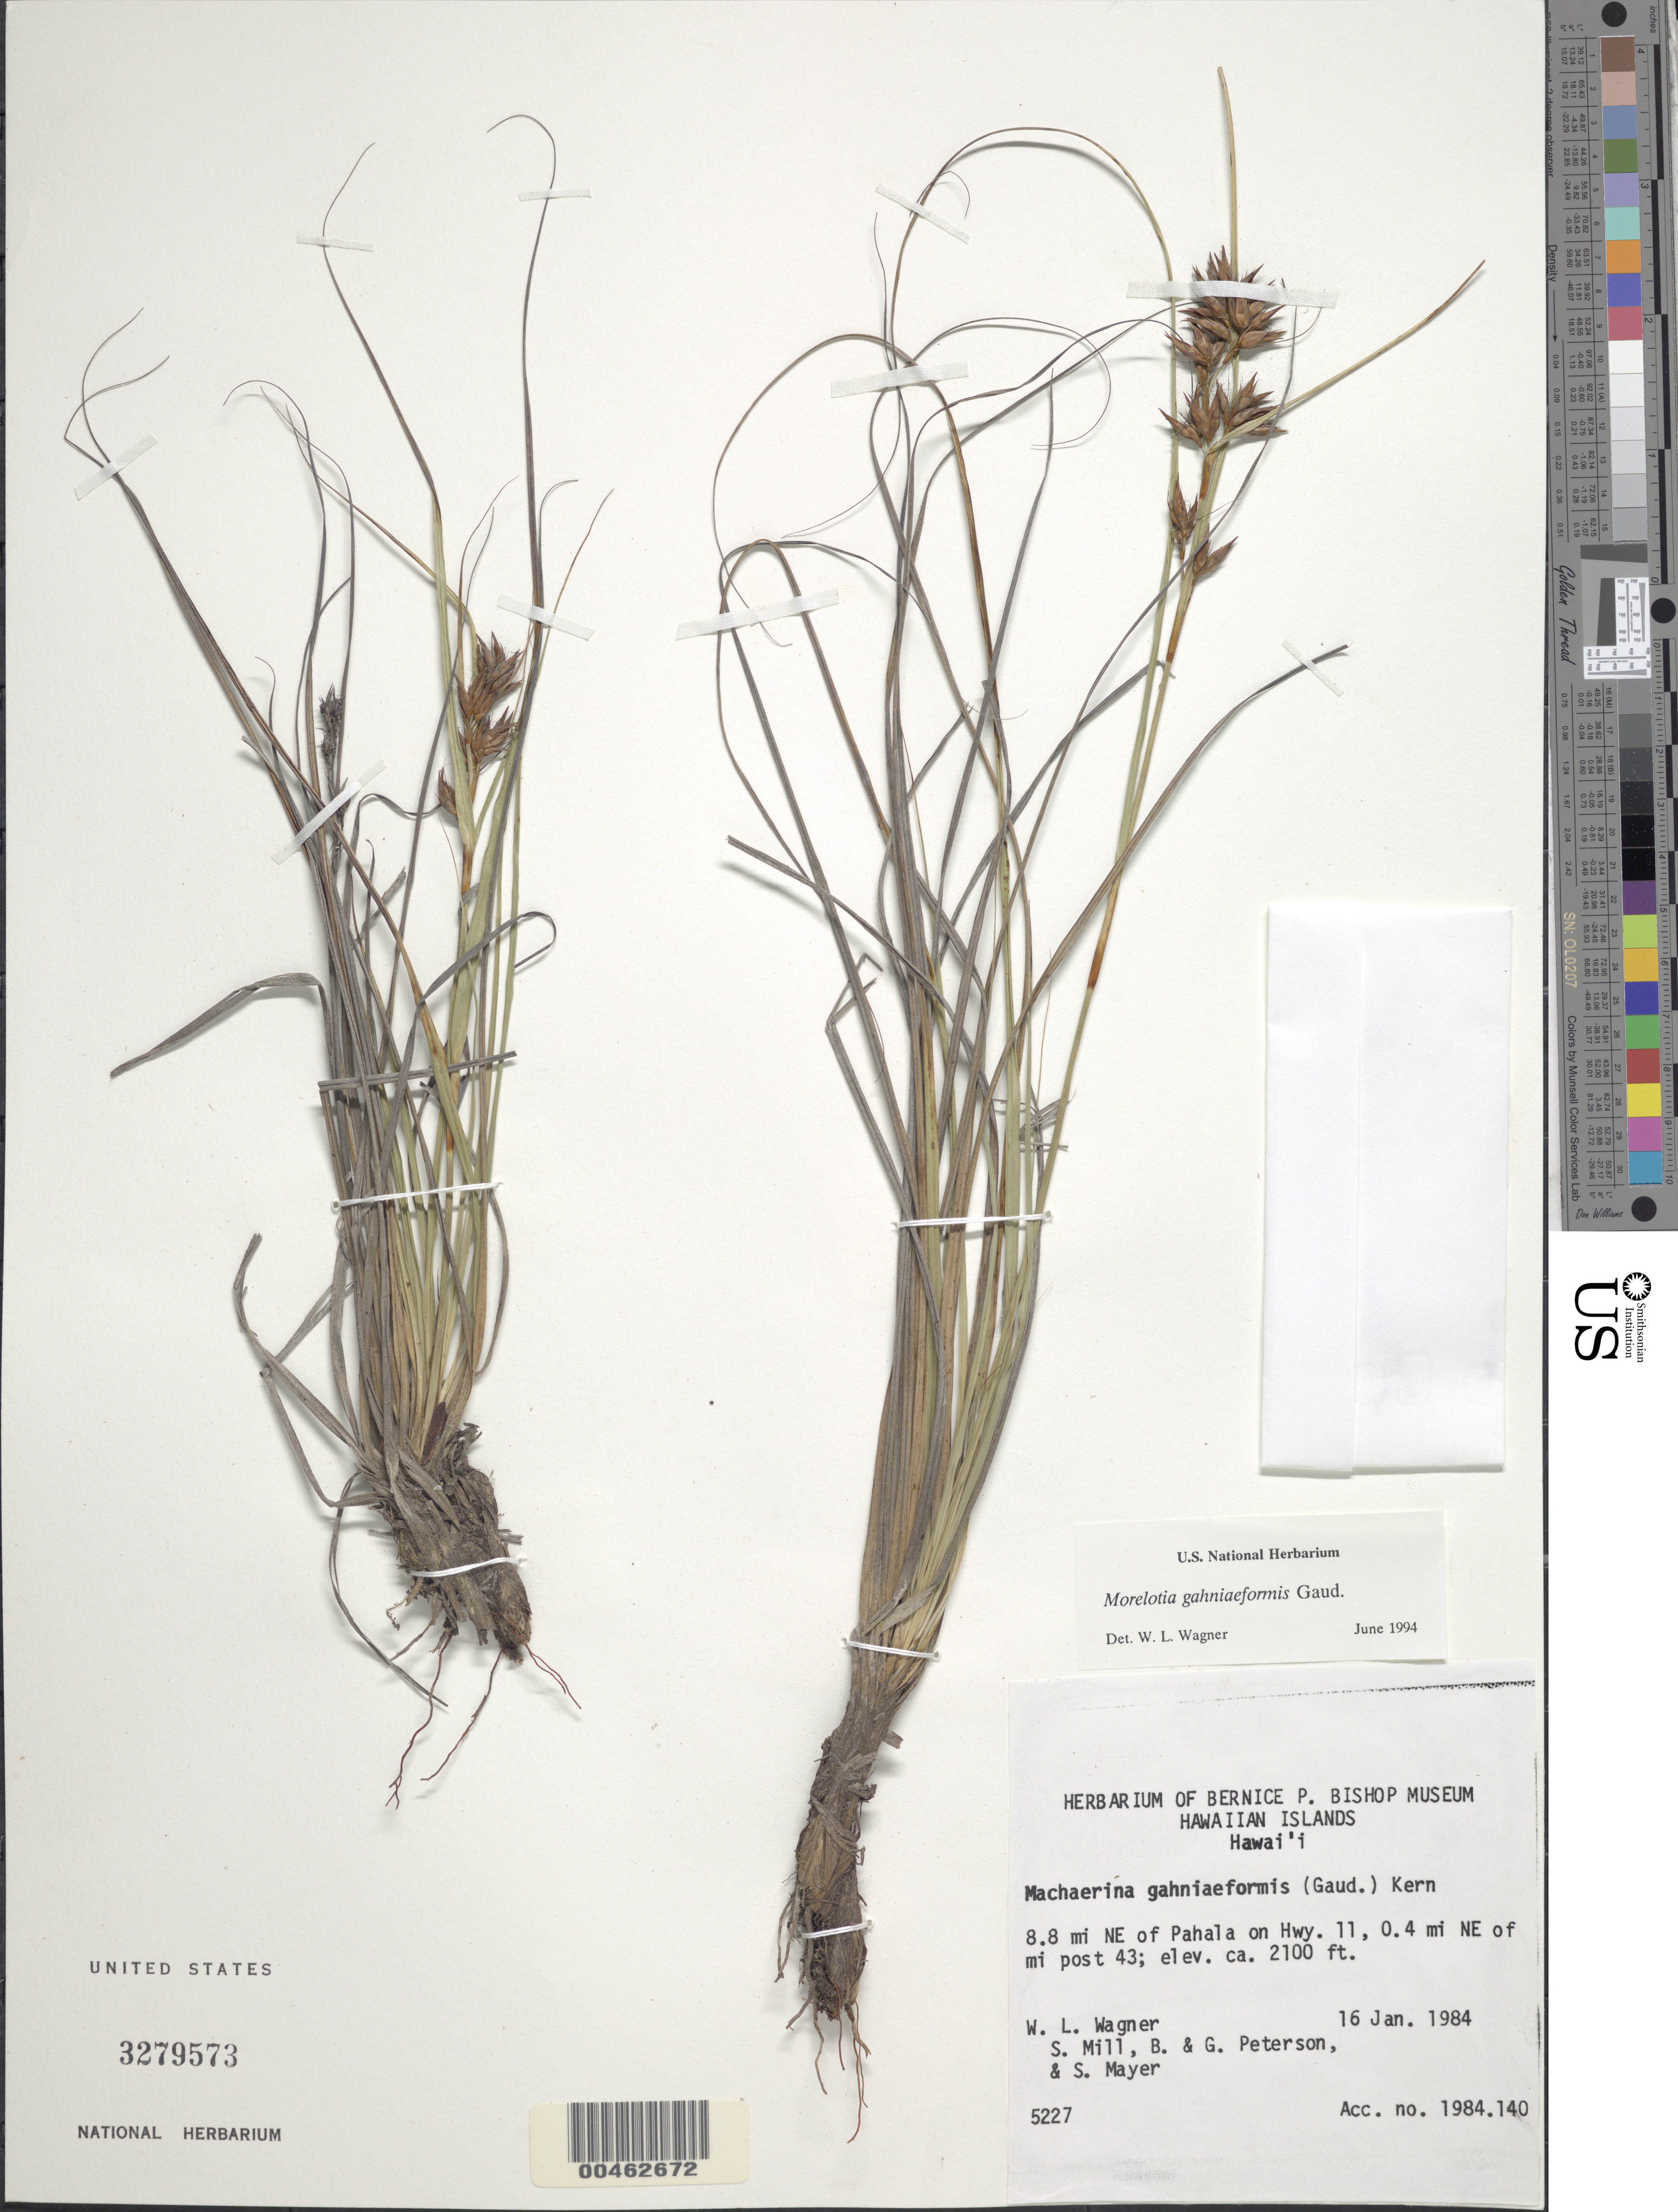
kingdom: Plantae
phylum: Tracheophyta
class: Liliopsida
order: Poales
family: Cyperaceae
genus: Morelotia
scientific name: Morelotia gahniiformis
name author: Gaudich.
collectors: W. L. Wagner, S. W. Miller, B. Peterson, G. Peterson & S. Mayer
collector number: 5227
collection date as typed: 16 Jan 1984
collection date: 1984-01-16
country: United States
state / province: Hawaii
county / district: Hawaii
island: Hawaii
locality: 8.8 mi NE of Pahala on Hwy. 11, 0.4 mi NE of mi post 43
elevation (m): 640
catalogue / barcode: US 3279573